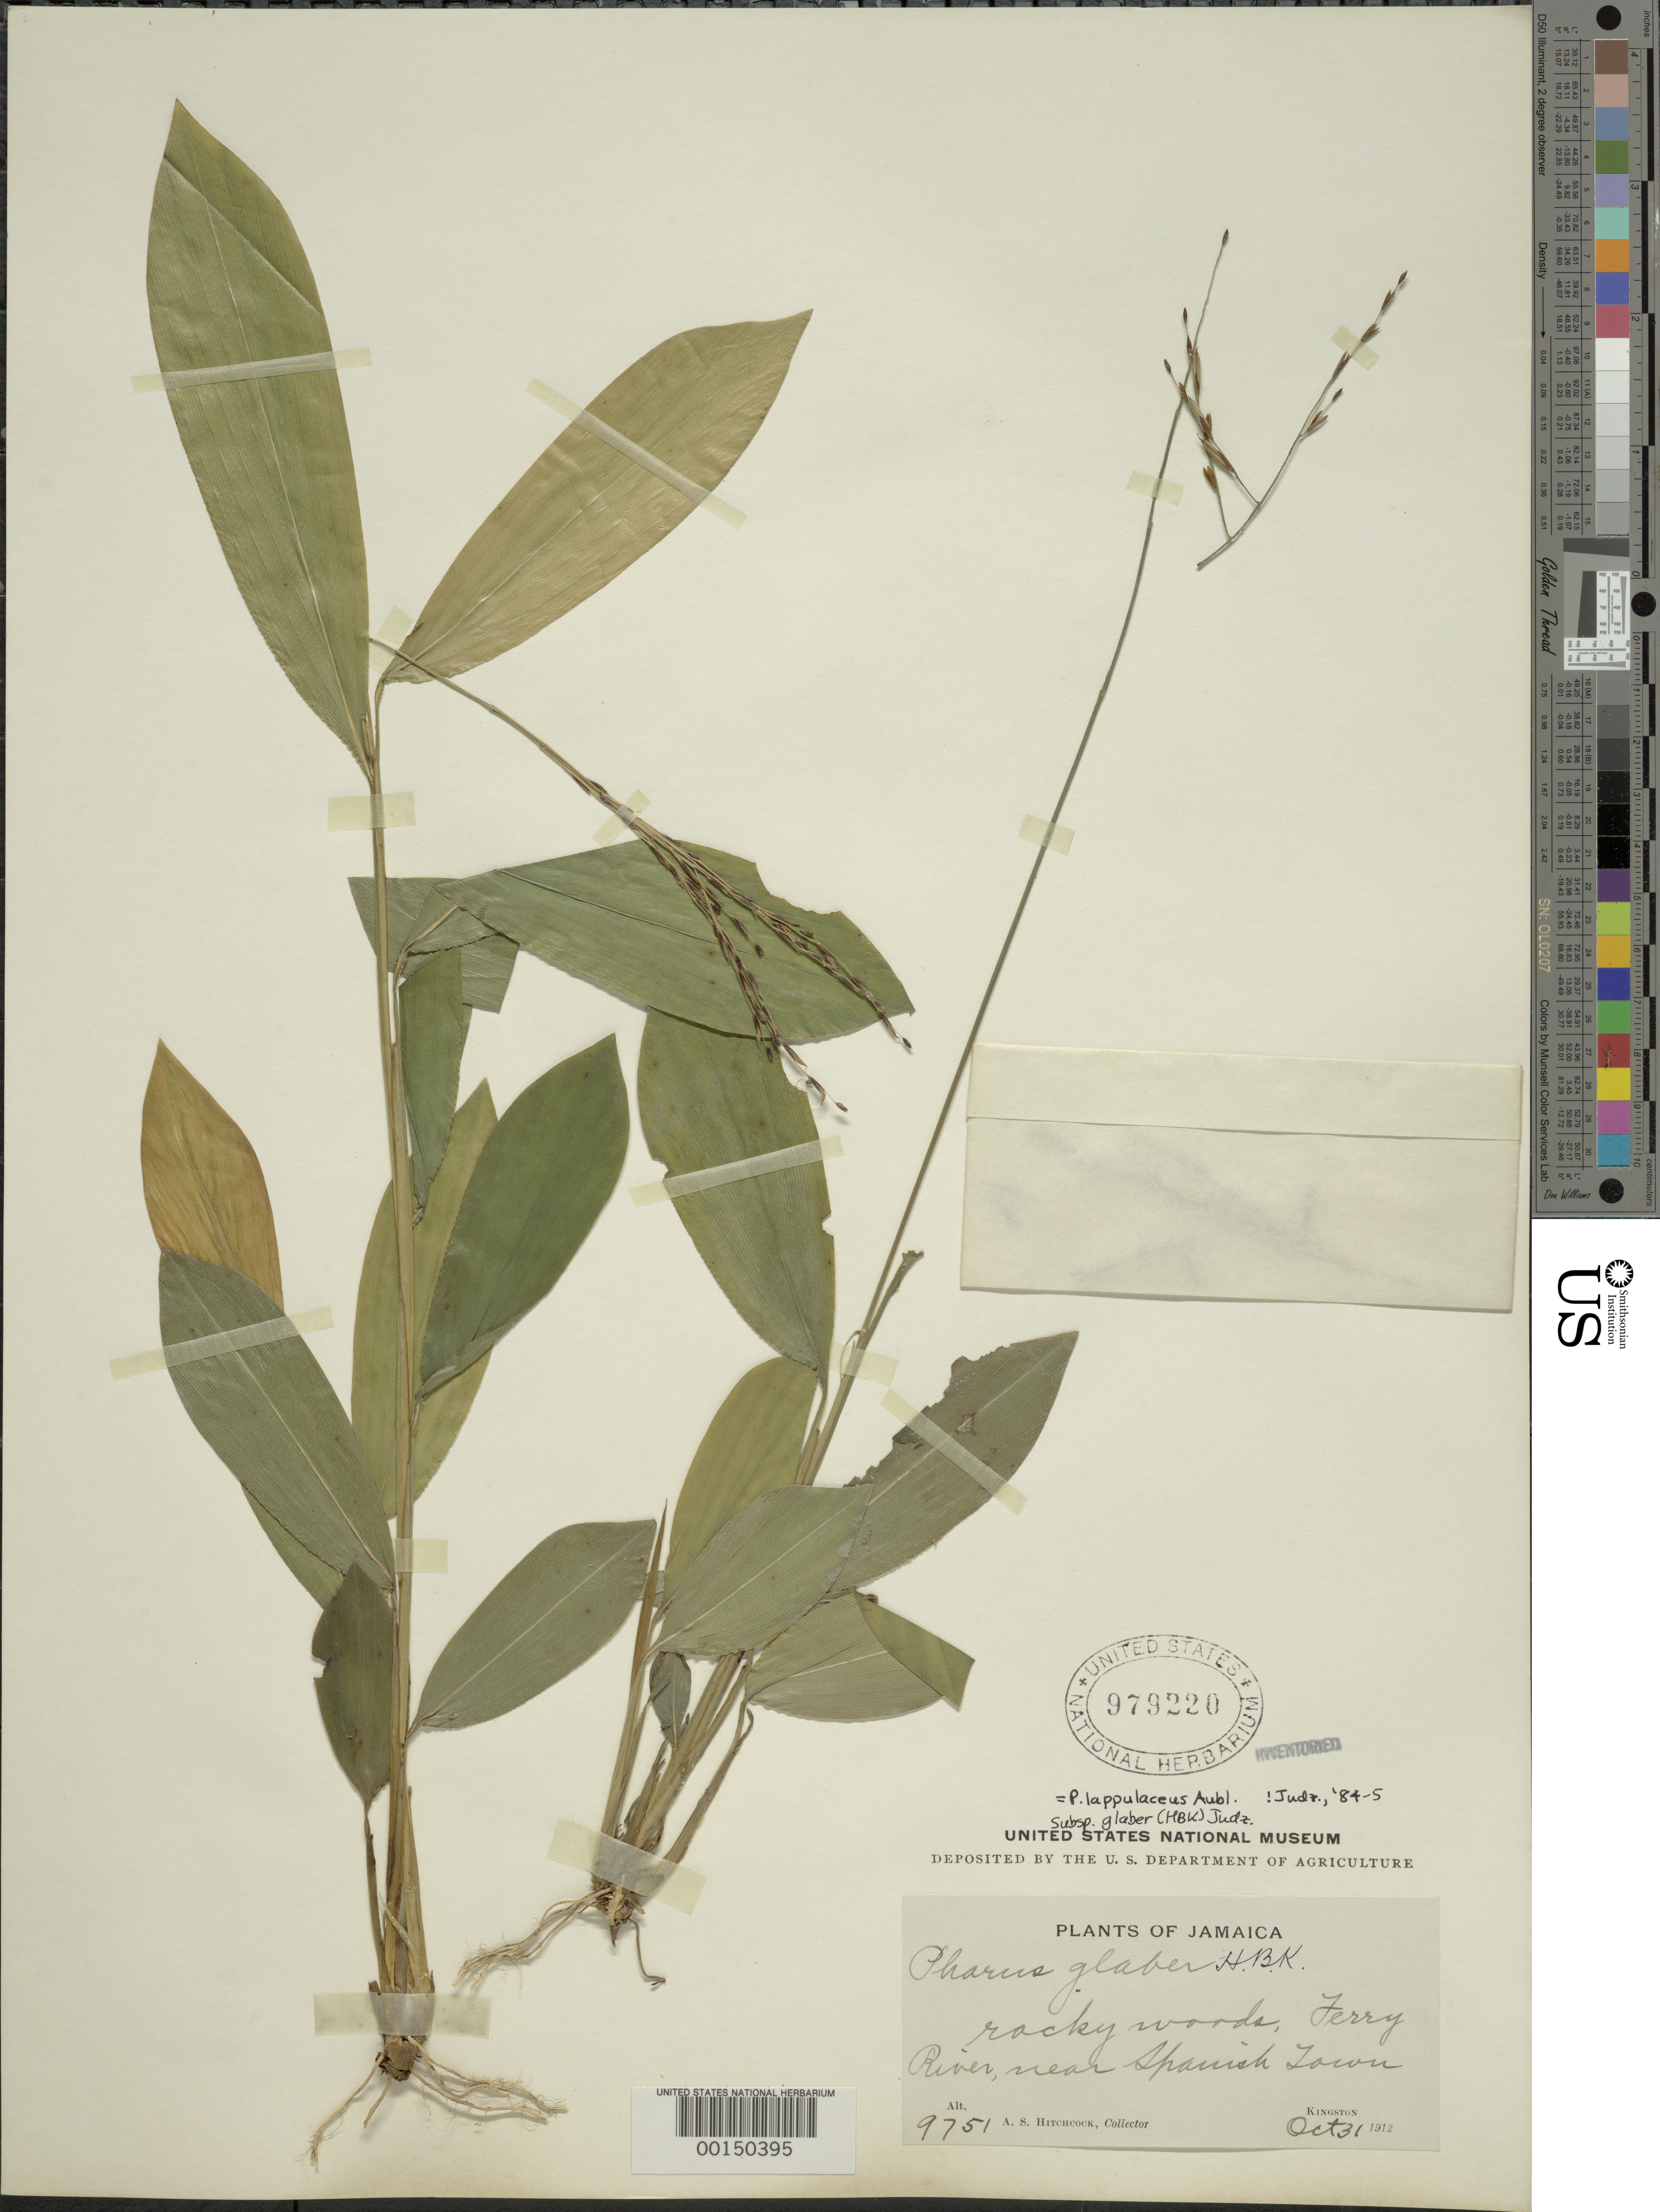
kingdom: Plantae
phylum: Tracheophyta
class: Liliopsida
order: Poales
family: Poaceae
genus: Pharus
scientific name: Pharus lappulaceus subsp. glaber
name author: (Kunth) Judz.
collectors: A. S. Hitchcock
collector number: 9751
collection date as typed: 31 Oct 1912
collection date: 1912-10-31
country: Jamaica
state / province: Saint Andrew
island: Greater Antilles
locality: Ferry river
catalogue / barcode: US 979220